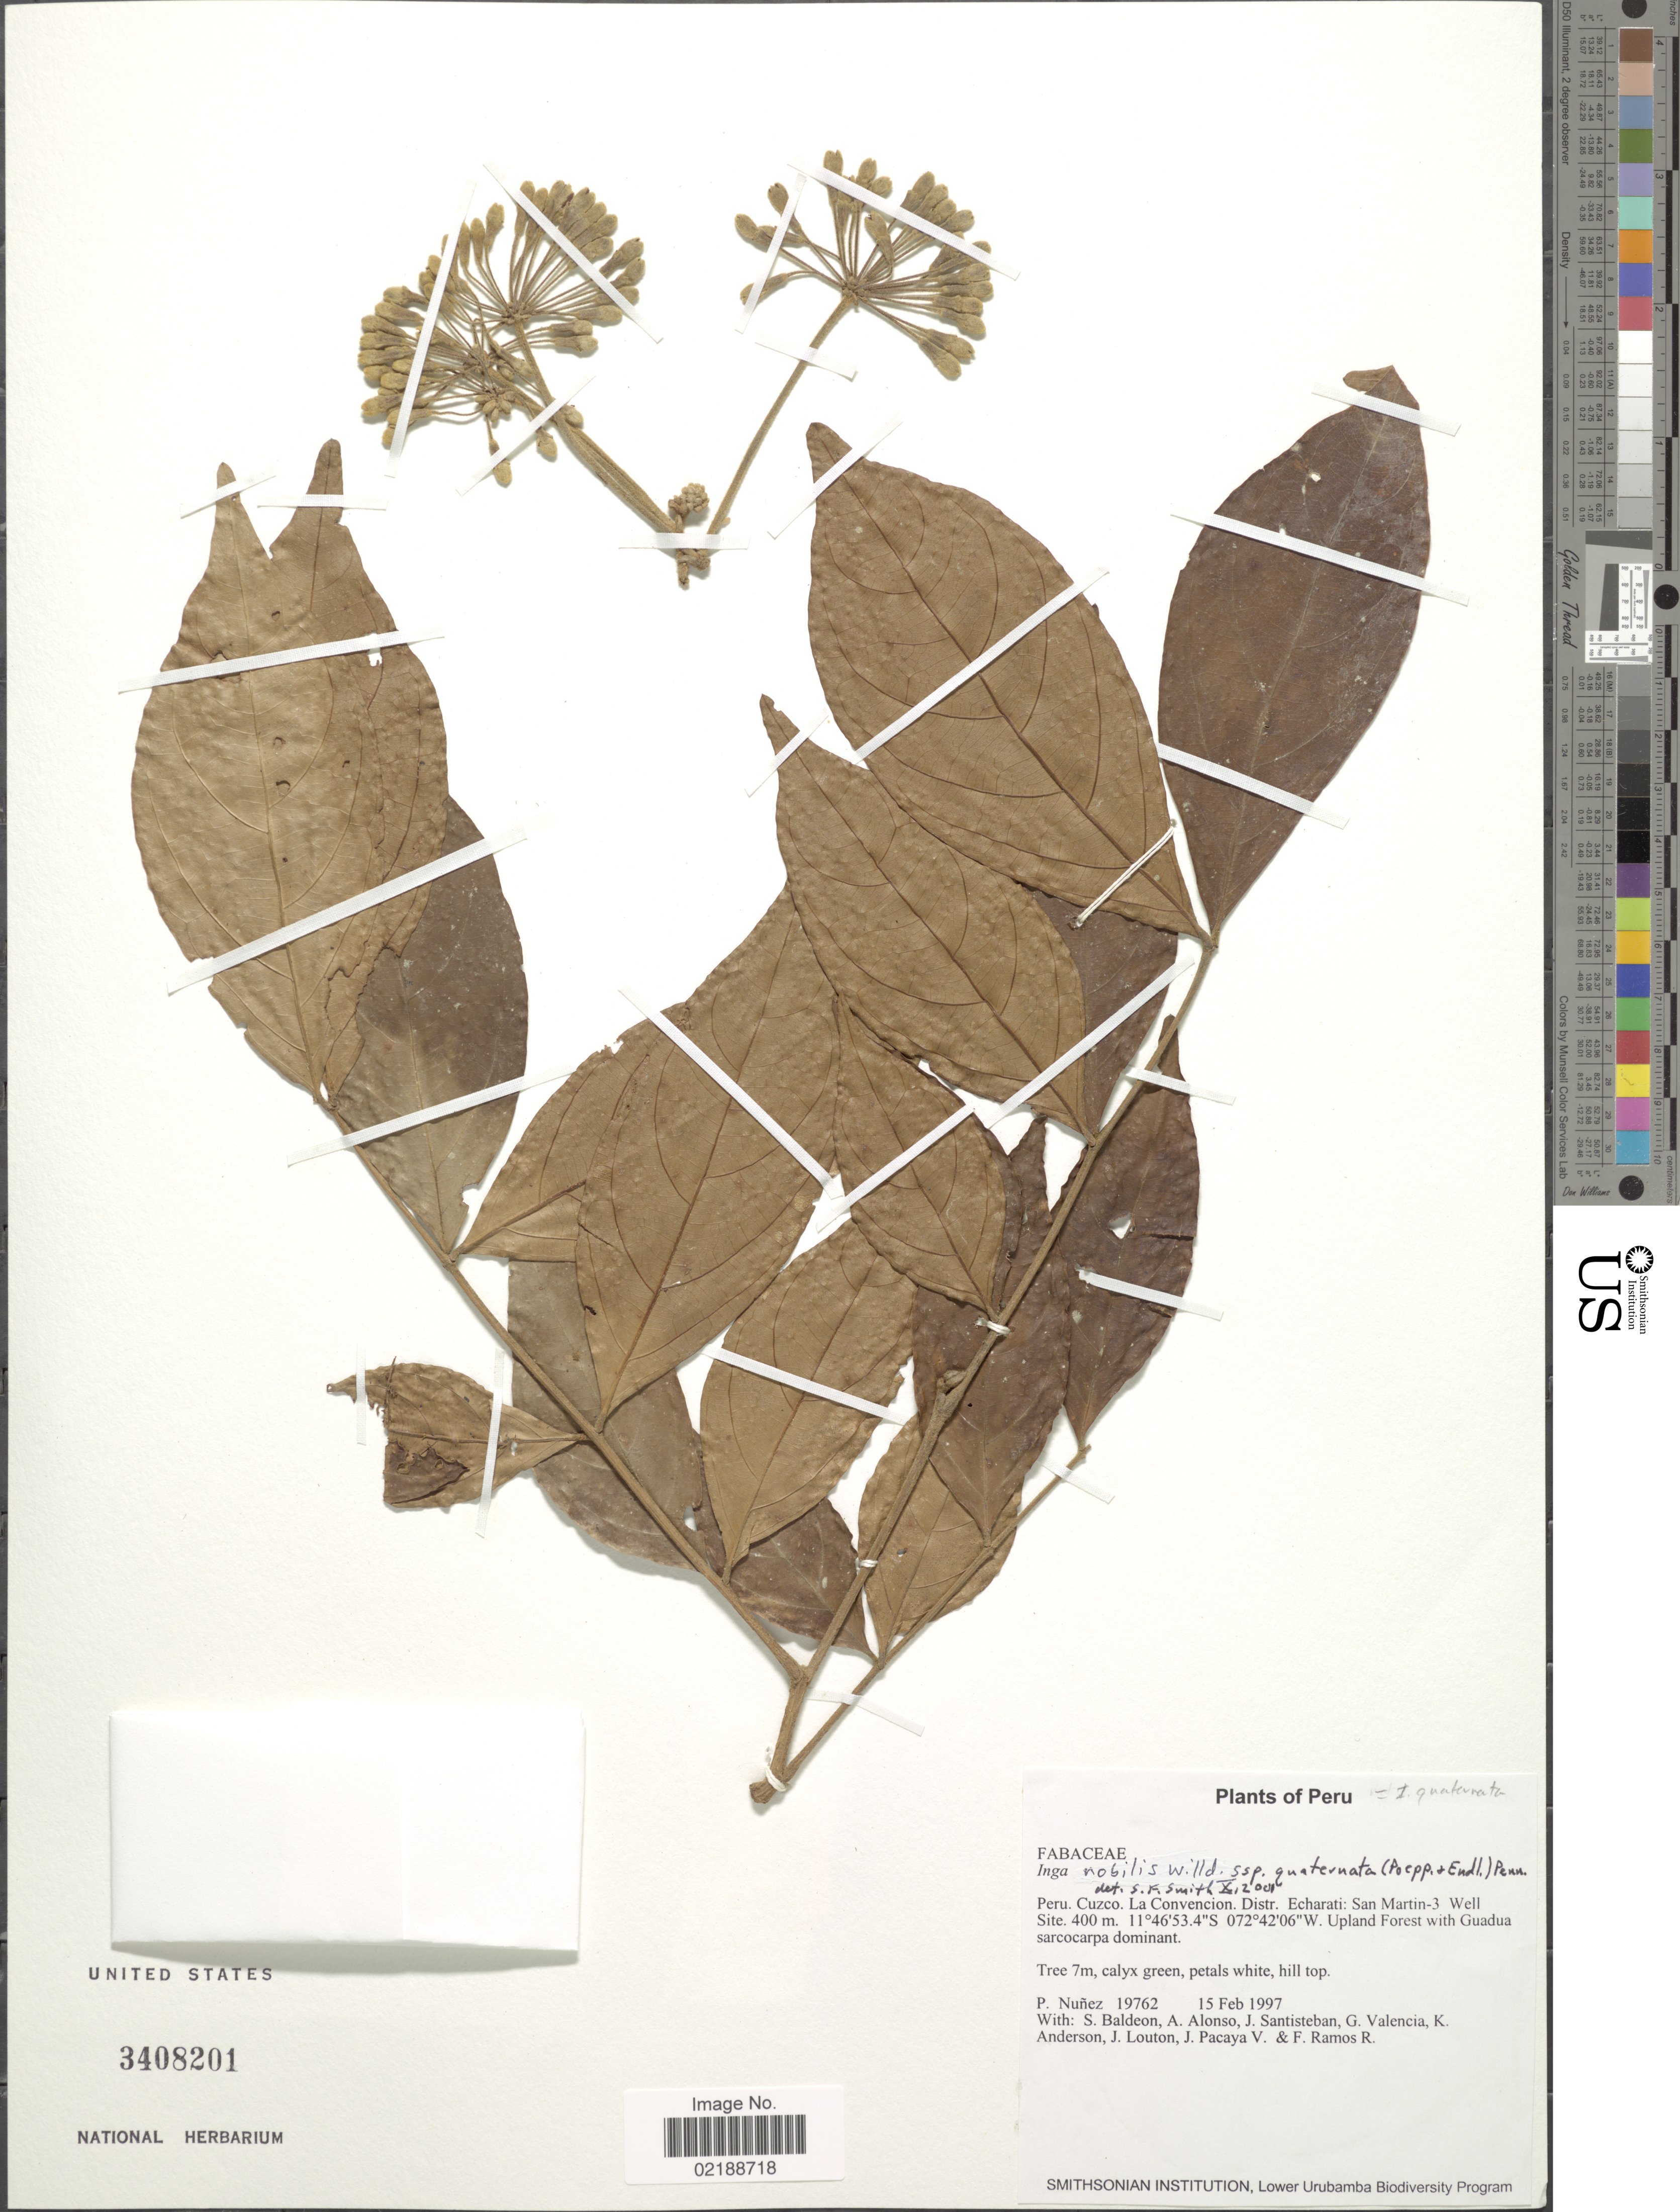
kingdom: Plantae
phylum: Tracheophyta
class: Magnoliopsida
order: Fabales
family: Fabaceae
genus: Inga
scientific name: Inga nobilis subsp. quaternata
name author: (Poepp. & Endl.) T.D. Penn.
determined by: Smith, Stephen F., (US), NMNH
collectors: P. Nuñez V., S. Baldeon, A. Alonso, J. Santisteban & et al.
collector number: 19762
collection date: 1997-02-15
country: Peru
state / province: Cusco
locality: Cuzco, La Convencion. Distr. Echarati: San Martin-3. Well Site. Upland Forest with Guadua sarcocarpa dominant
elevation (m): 400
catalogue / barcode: US 3408201